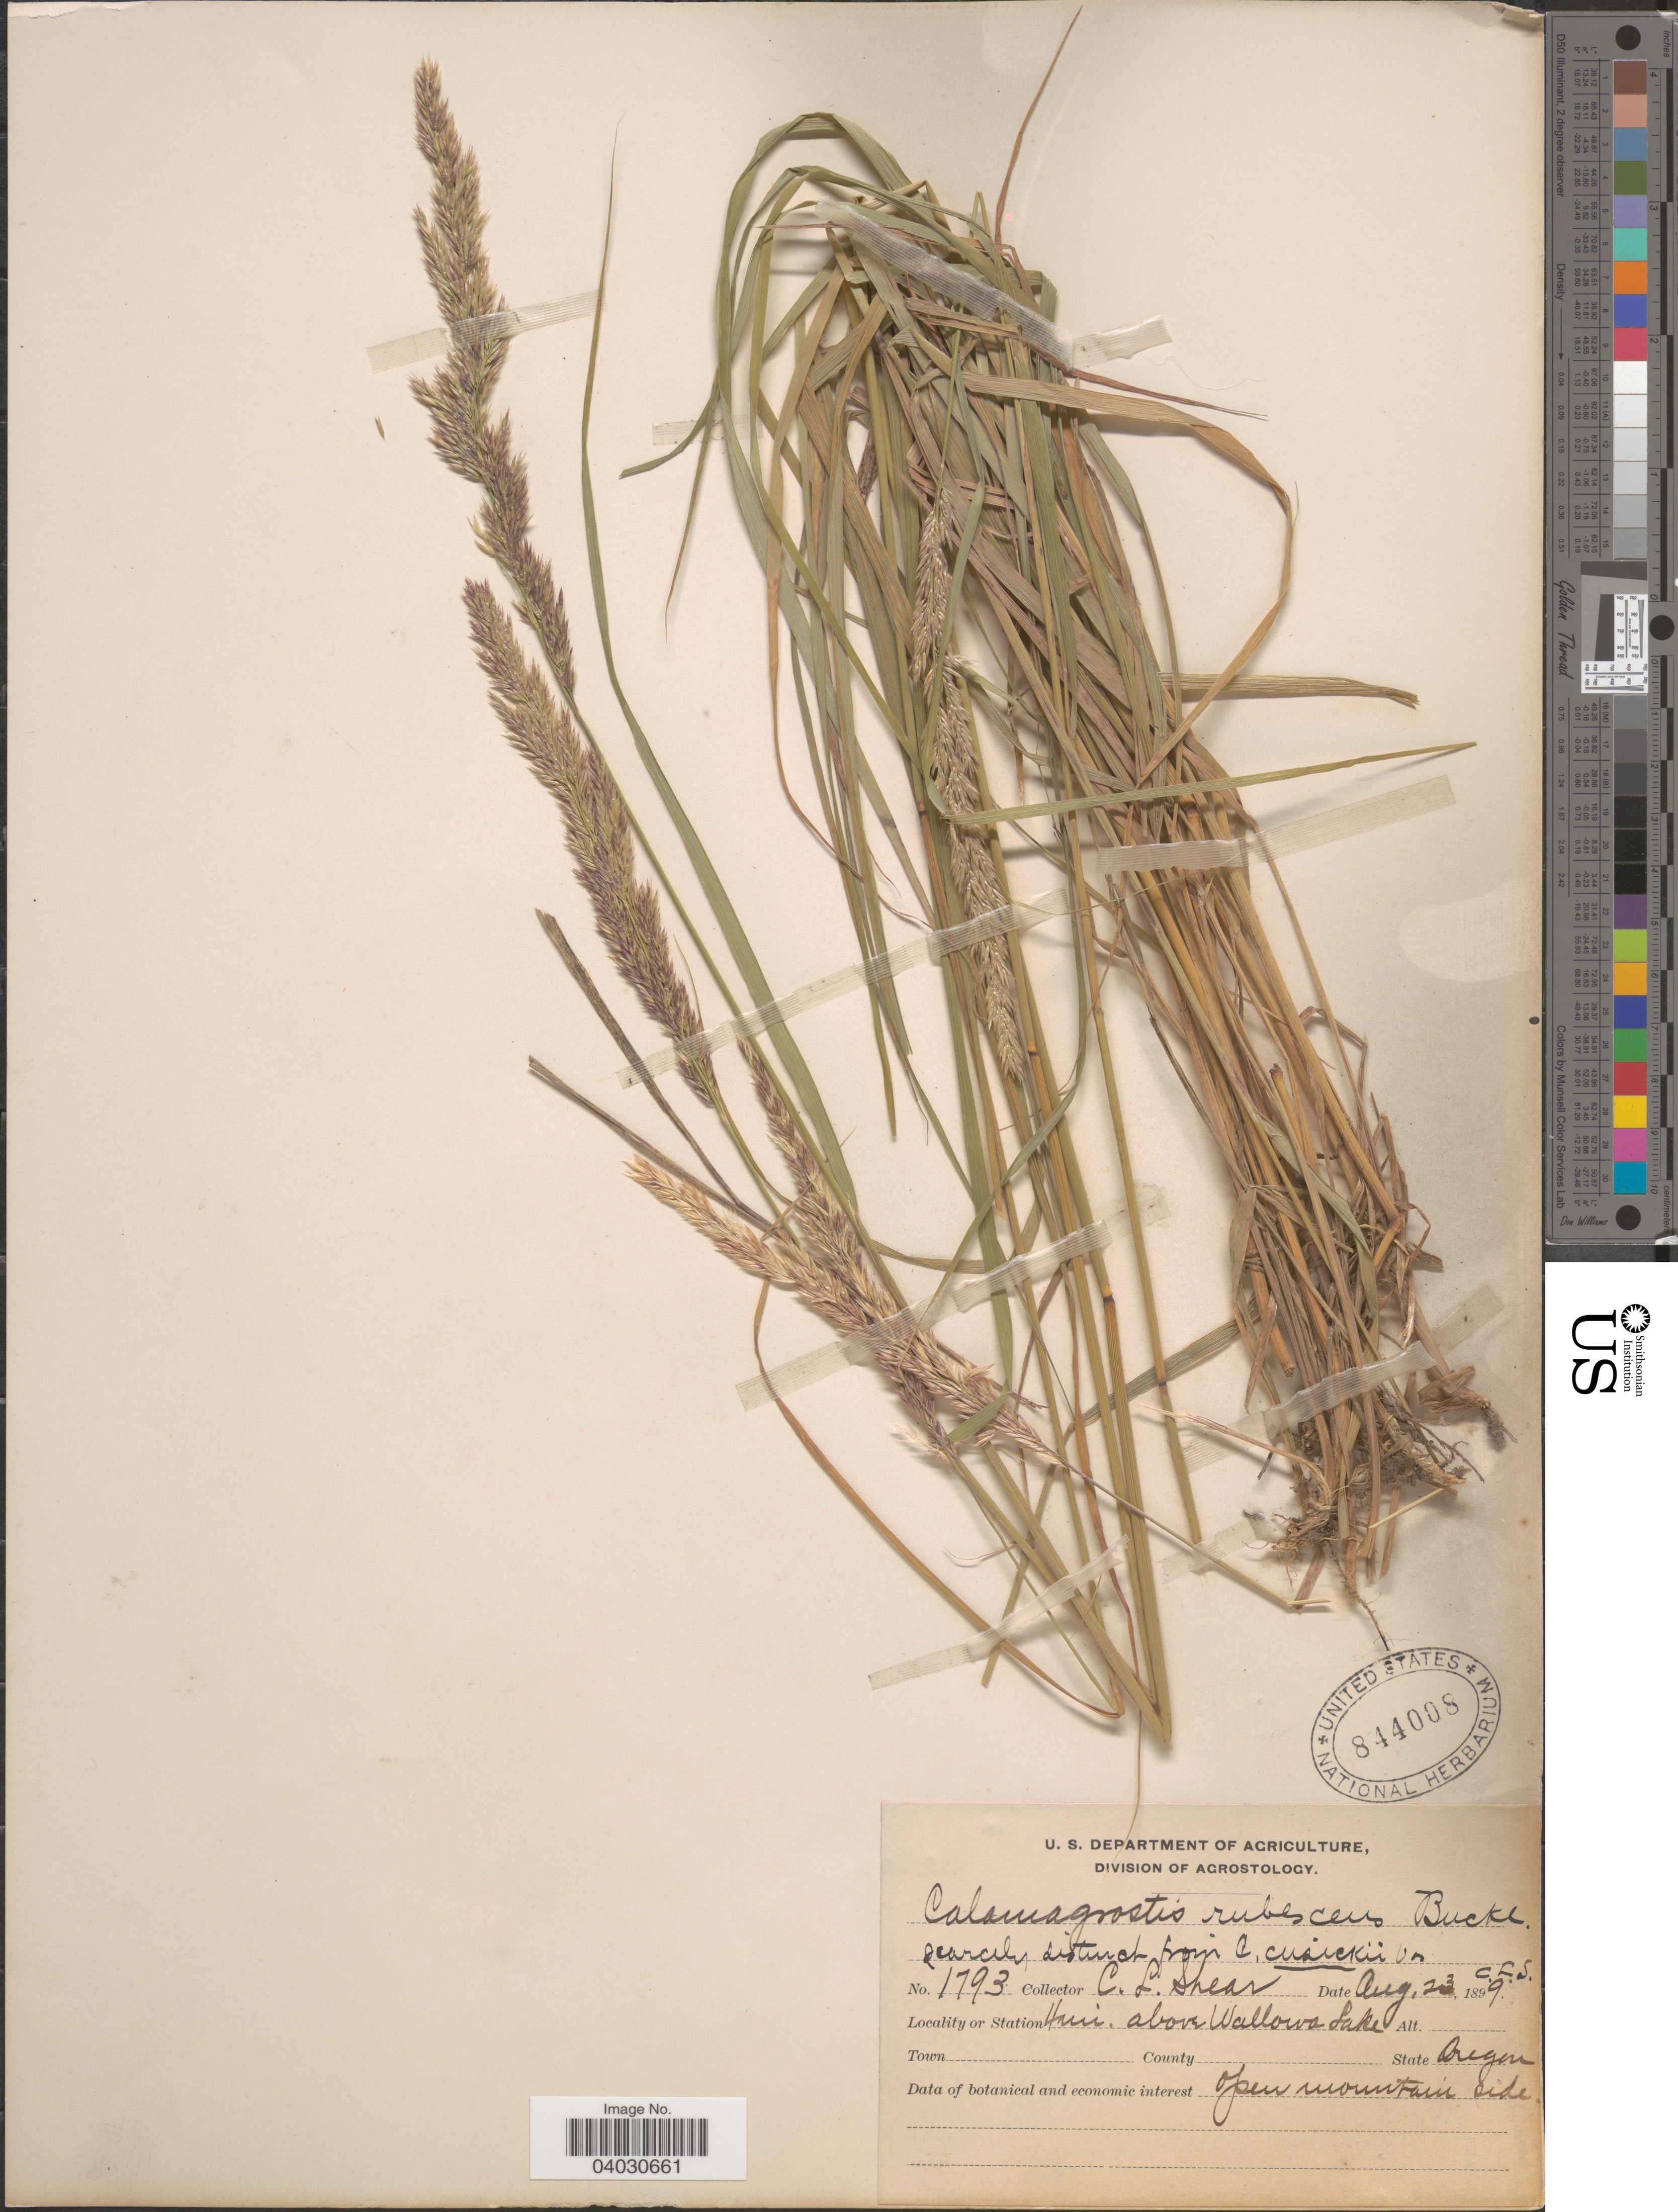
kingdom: Plantae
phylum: Tracheophyta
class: Liliopsida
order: Poales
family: Poaceae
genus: Calamagrostis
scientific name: Calamagrostis rubescens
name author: Buckley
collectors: C. L. Shear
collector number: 1793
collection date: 1899-08-23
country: United States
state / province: Oregon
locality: Above Wallowa Lake.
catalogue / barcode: US 844008